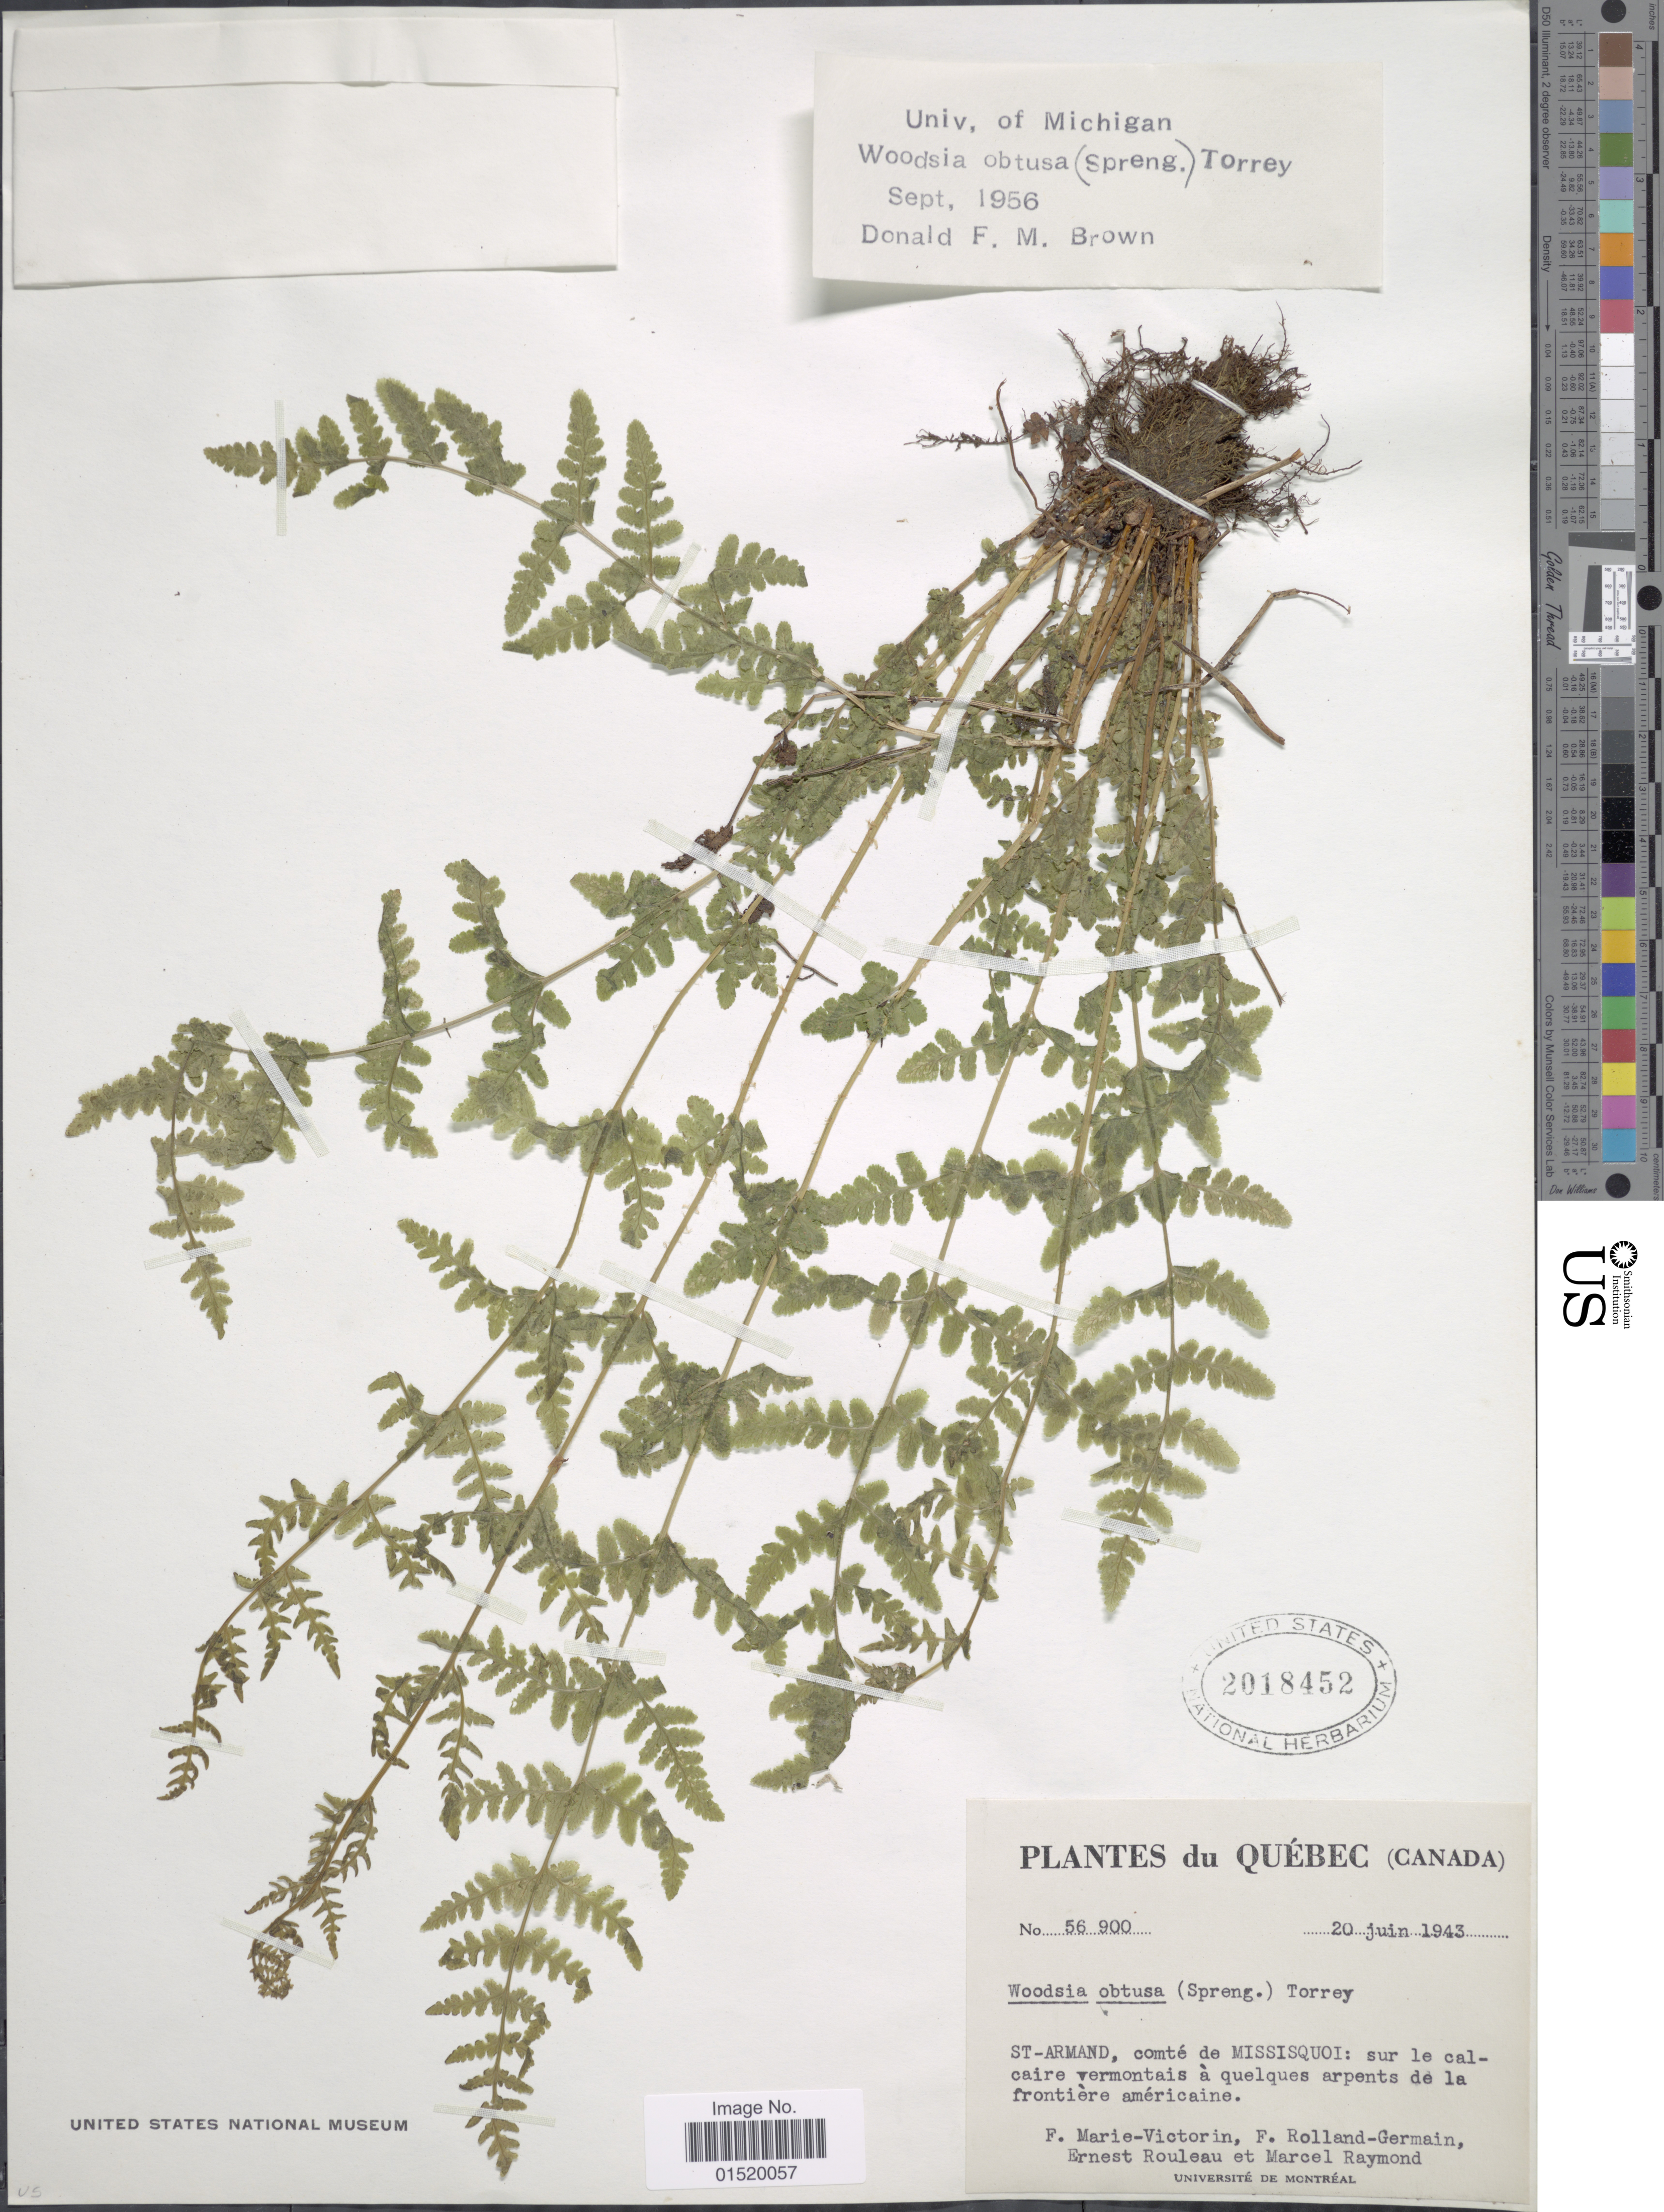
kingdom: Plantae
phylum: Tracheophyta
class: Polypodiopsida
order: Polypodiales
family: Woodsiaceae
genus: Woodsia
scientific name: Woodsia obtusa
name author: (Spreng.) Torr.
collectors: Fr. Marie-Victorin, Rolland-Germain, E. Rouleau & M. Raymond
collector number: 56900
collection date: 1943-06-20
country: Canada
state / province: Quebec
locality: St-Armand, comté de Missisquoi: sur le calcaire vermontais à quelques arpents de la frontière américaine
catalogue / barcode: US 2018452